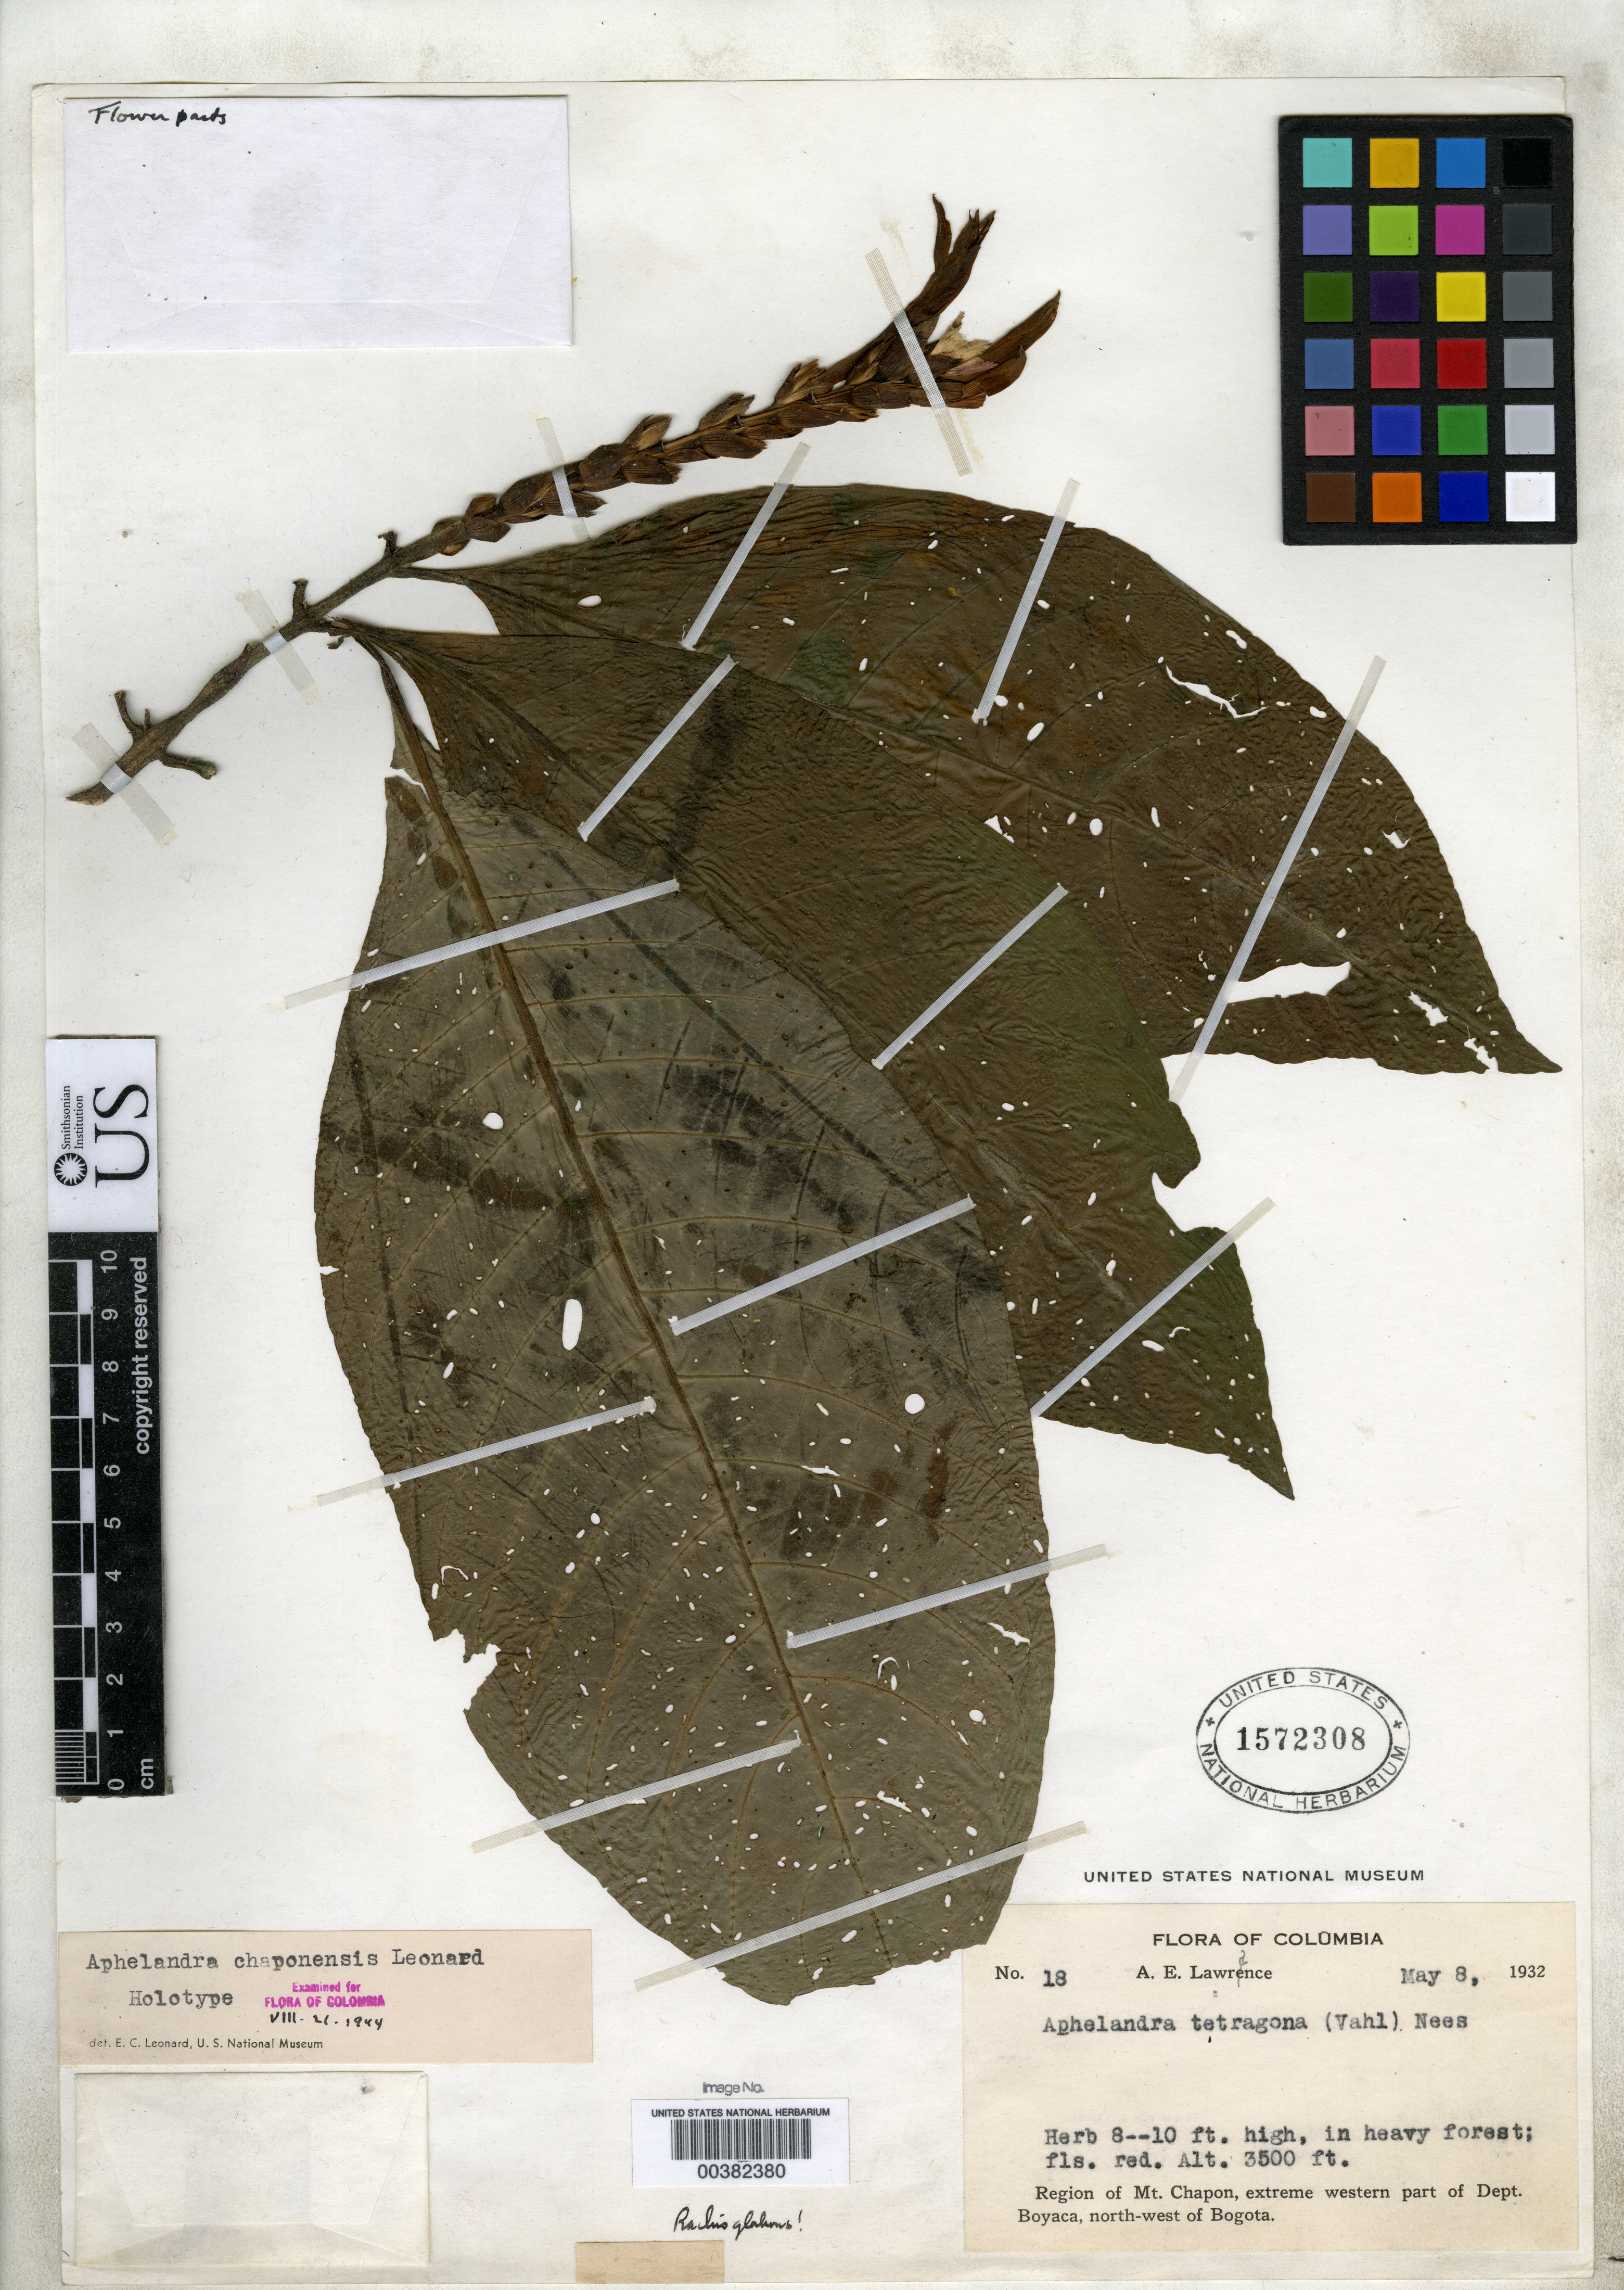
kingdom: Plantae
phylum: Tracheophyta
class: Magnoliopsida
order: Lamiales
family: Acanthaceae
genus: Aphelandra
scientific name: Aphelandra chaponensis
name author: Leonard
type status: Holotype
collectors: A. Lawrance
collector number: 18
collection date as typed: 08 May 1932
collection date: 1932-05-08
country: Colombia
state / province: Boyacá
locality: Mount Chapon region, NW of Bogota.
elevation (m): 1067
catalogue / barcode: US 1572308